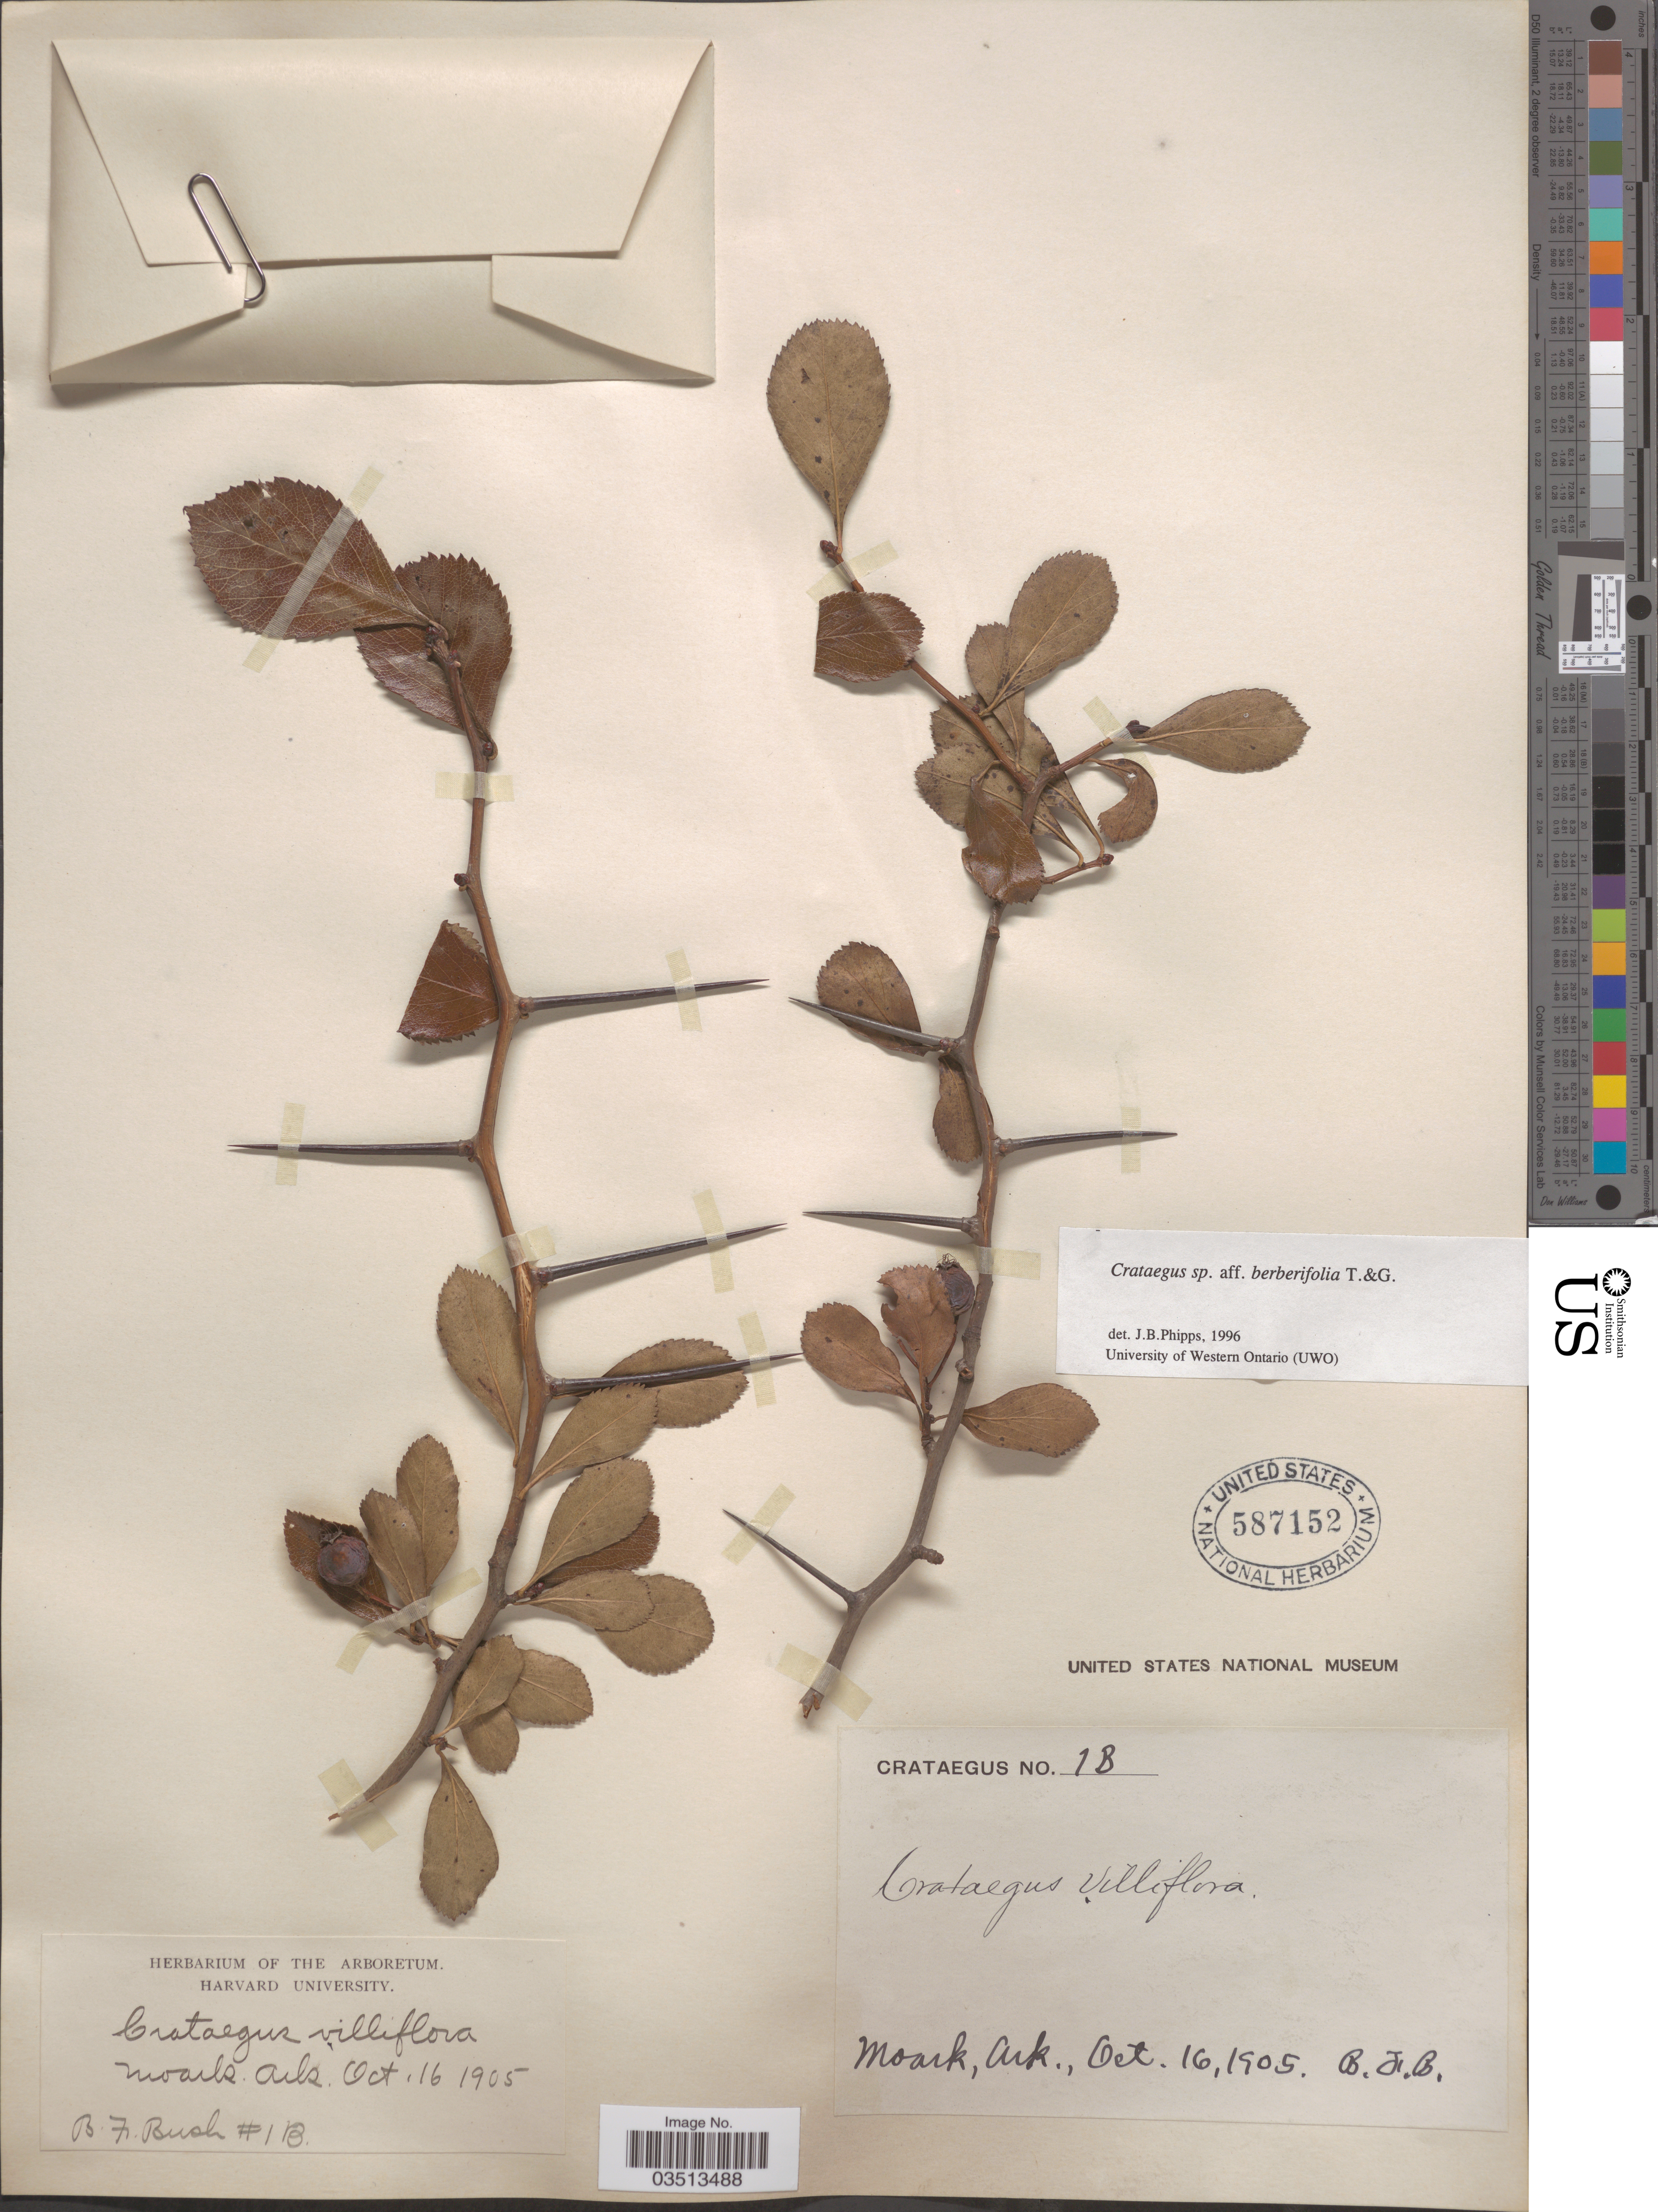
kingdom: Plantae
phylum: Tracheophyta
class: Magnoliopsida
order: Rosales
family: Rosaceae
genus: Crataegus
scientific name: Crataegus berberifolia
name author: Torr. & A. Gray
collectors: B. F. Bush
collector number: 1B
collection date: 1905-10-16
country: United States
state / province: Arkansas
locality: Moark.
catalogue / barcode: US 587152